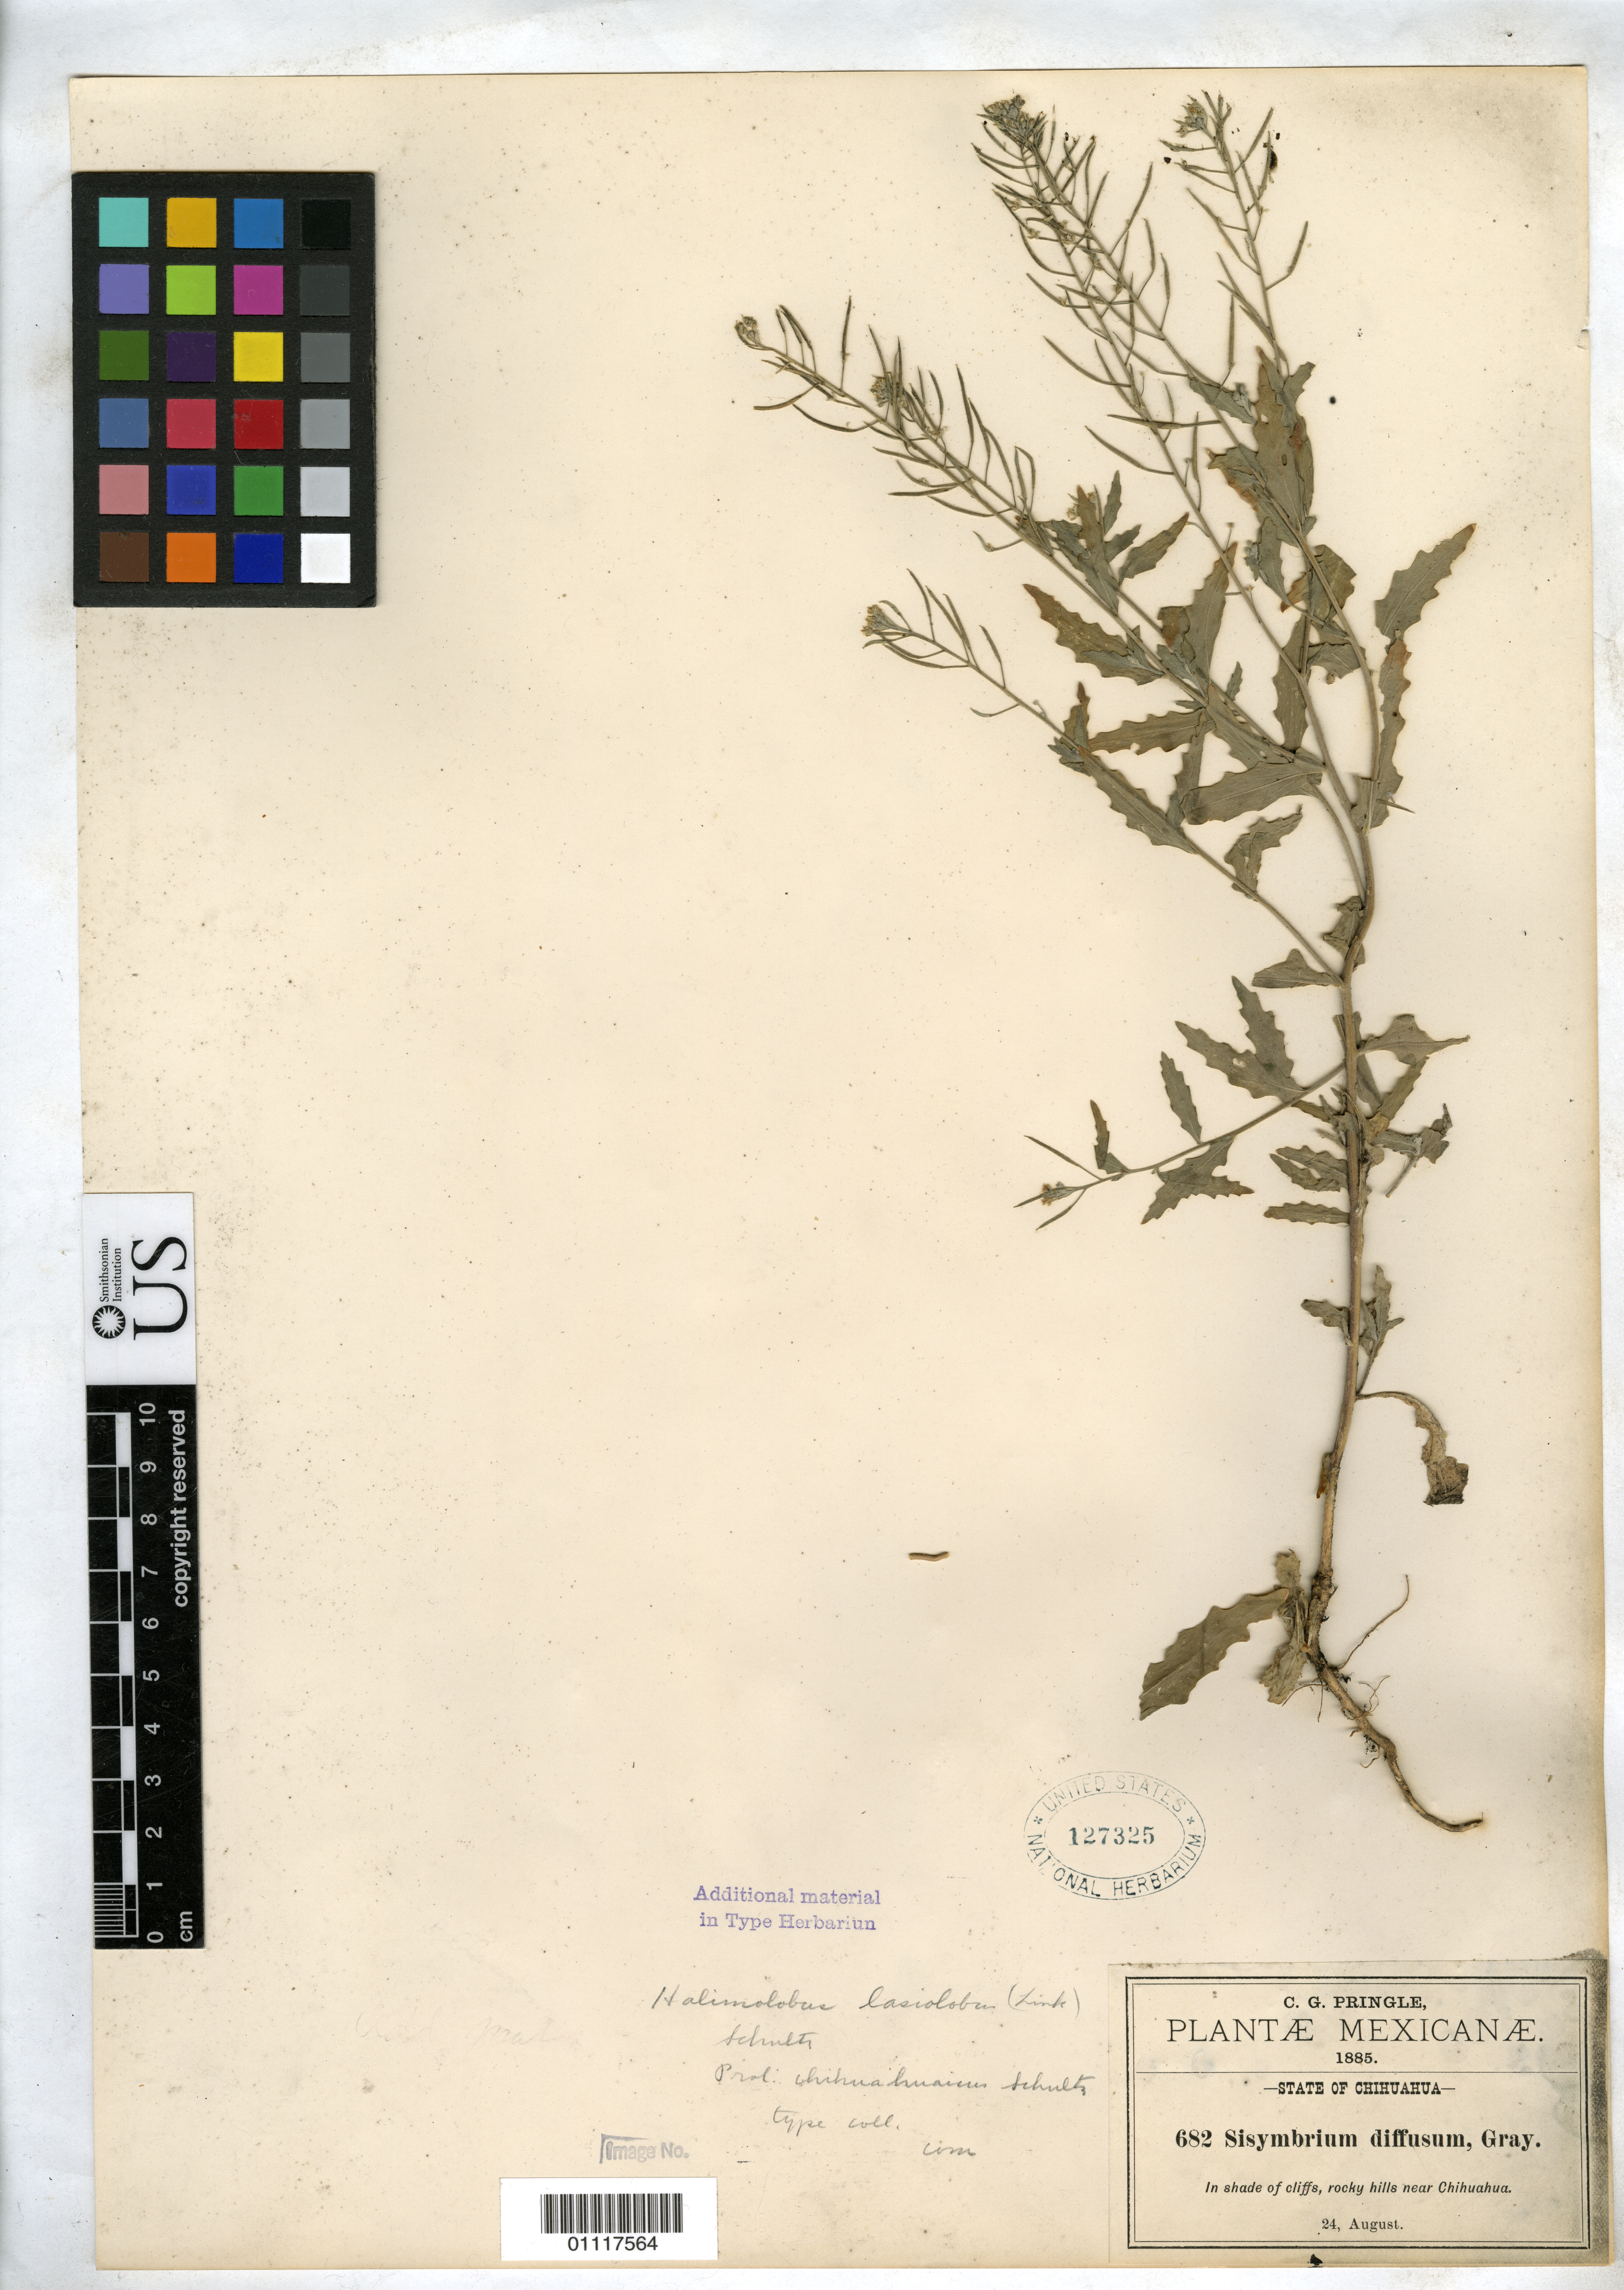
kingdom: Plantae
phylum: Tracheophyta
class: Magnoliopsida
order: Brassicales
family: Brassicaceae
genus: Halimolobos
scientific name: Halimolobos lasiolobus prol. chihuahuaicus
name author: O.E. Schulz in Engl.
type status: Isotype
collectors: C. G. Pringle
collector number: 682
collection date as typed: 24 Aug 1885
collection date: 1885-08-24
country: Mexico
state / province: Chihuahua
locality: Hills near Chihuahua.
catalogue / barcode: US 127325